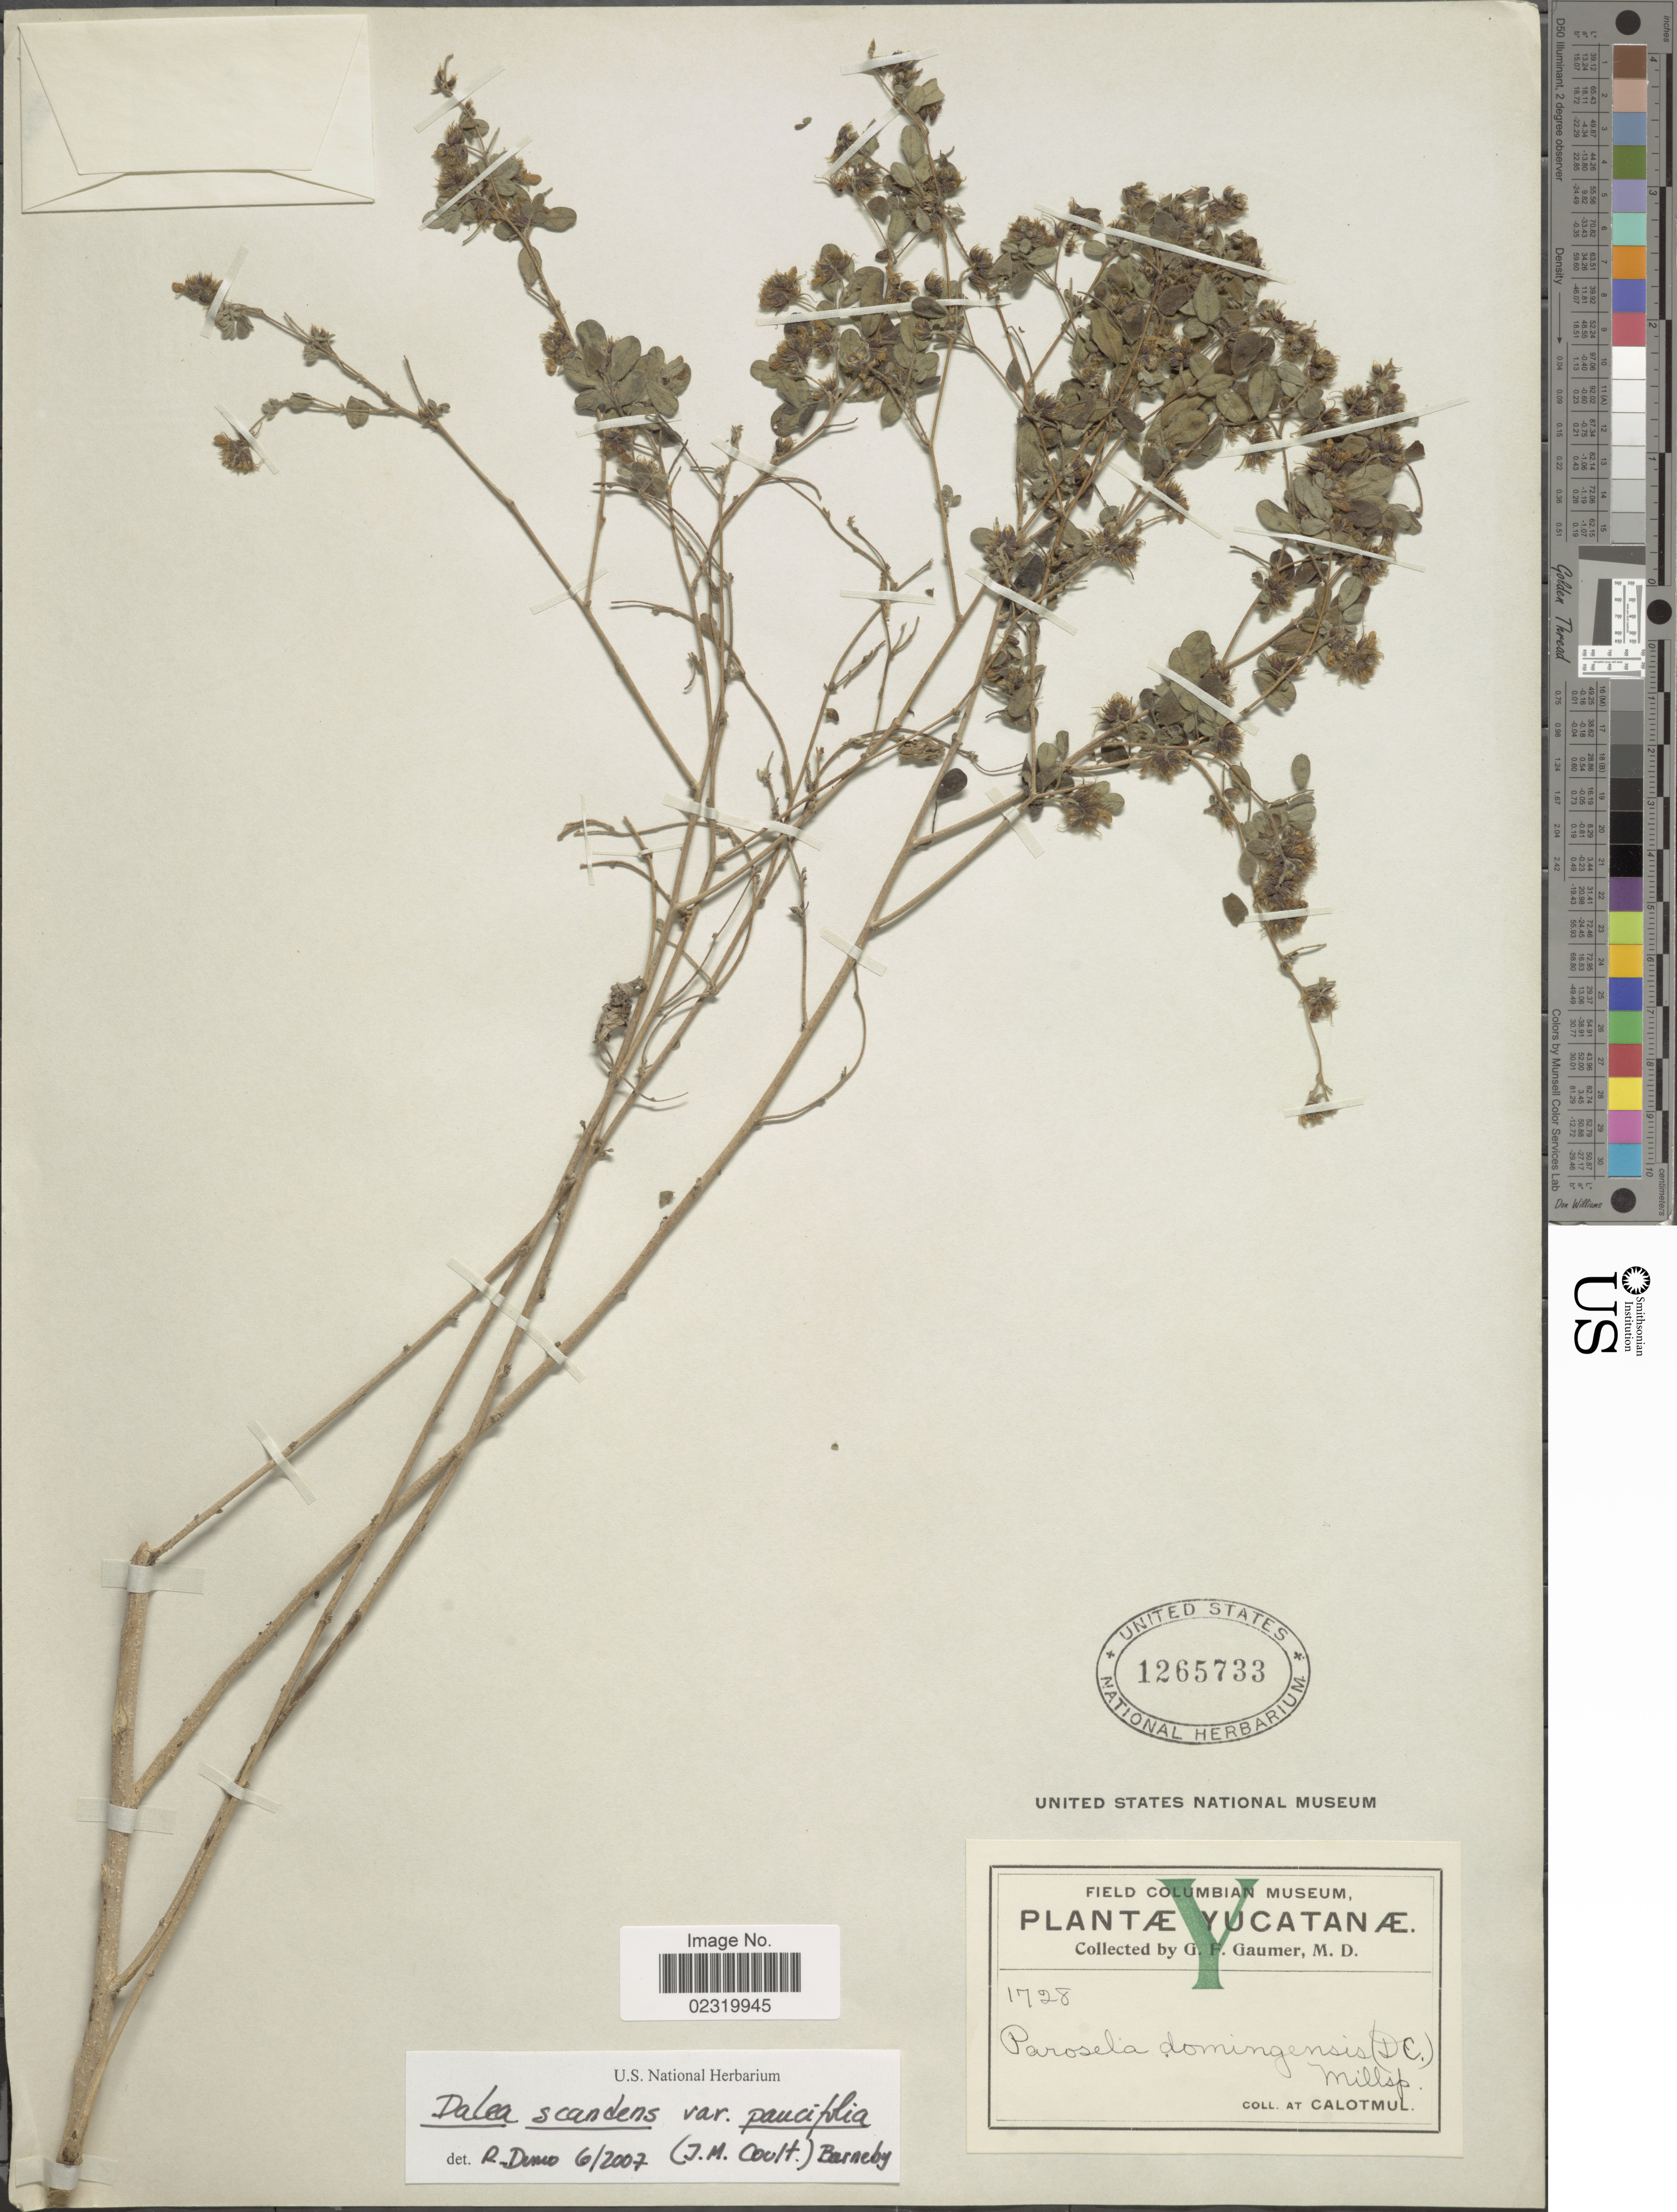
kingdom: Plantae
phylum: Tracheophyta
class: Magnoliopsida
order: Fabales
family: Fabaceae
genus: Dalea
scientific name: Dalea scandens var. paucifolia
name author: (J.M. Coult.) Barneby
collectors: G. F. Gaumer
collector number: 1728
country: Mexico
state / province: Yucatán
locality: At Calotmul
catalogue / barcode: US 1265733